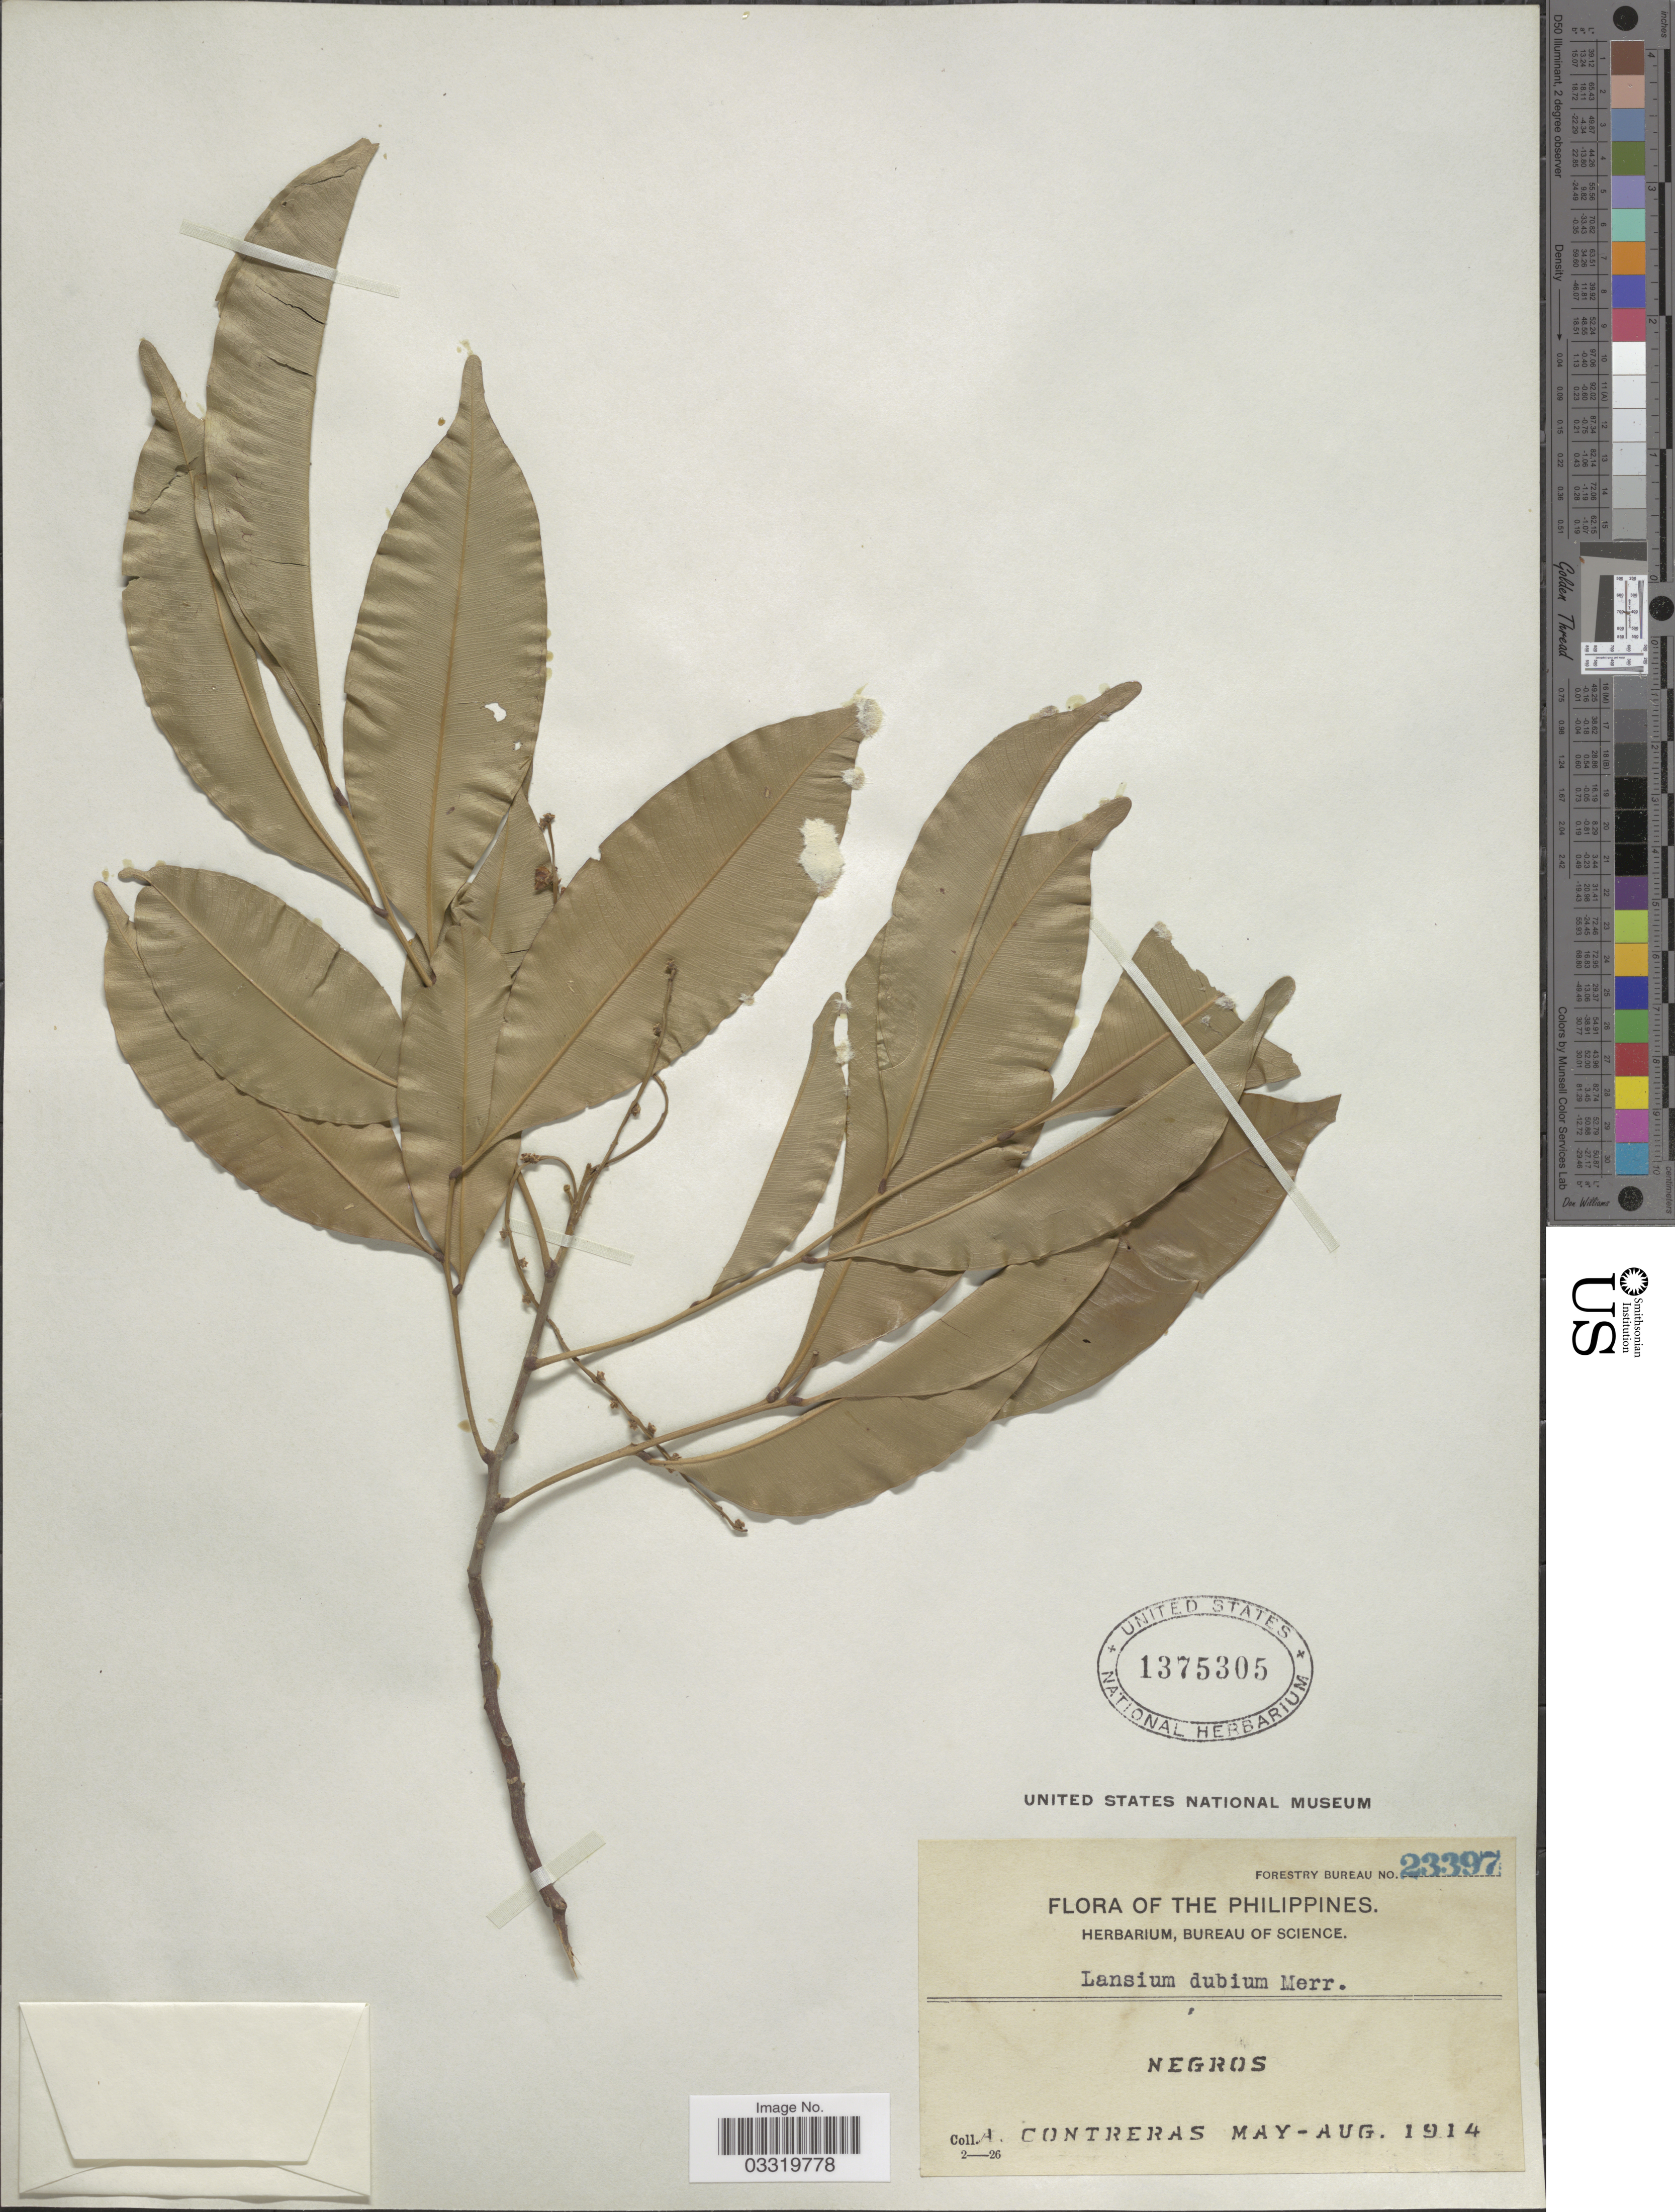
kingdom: Plantae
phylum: Tracheophyta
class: Magnoliopsida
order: Sapindales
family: Meliaceae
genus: Reinwardtiodendron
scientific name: Reinwardtiodendron humile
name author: (Hassk.) Mabb.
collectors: A. Contreras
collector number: Forestry Bureau 23397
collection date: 1914-05/1914-08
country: Philippines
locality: Negros.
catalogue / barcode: US 1375305